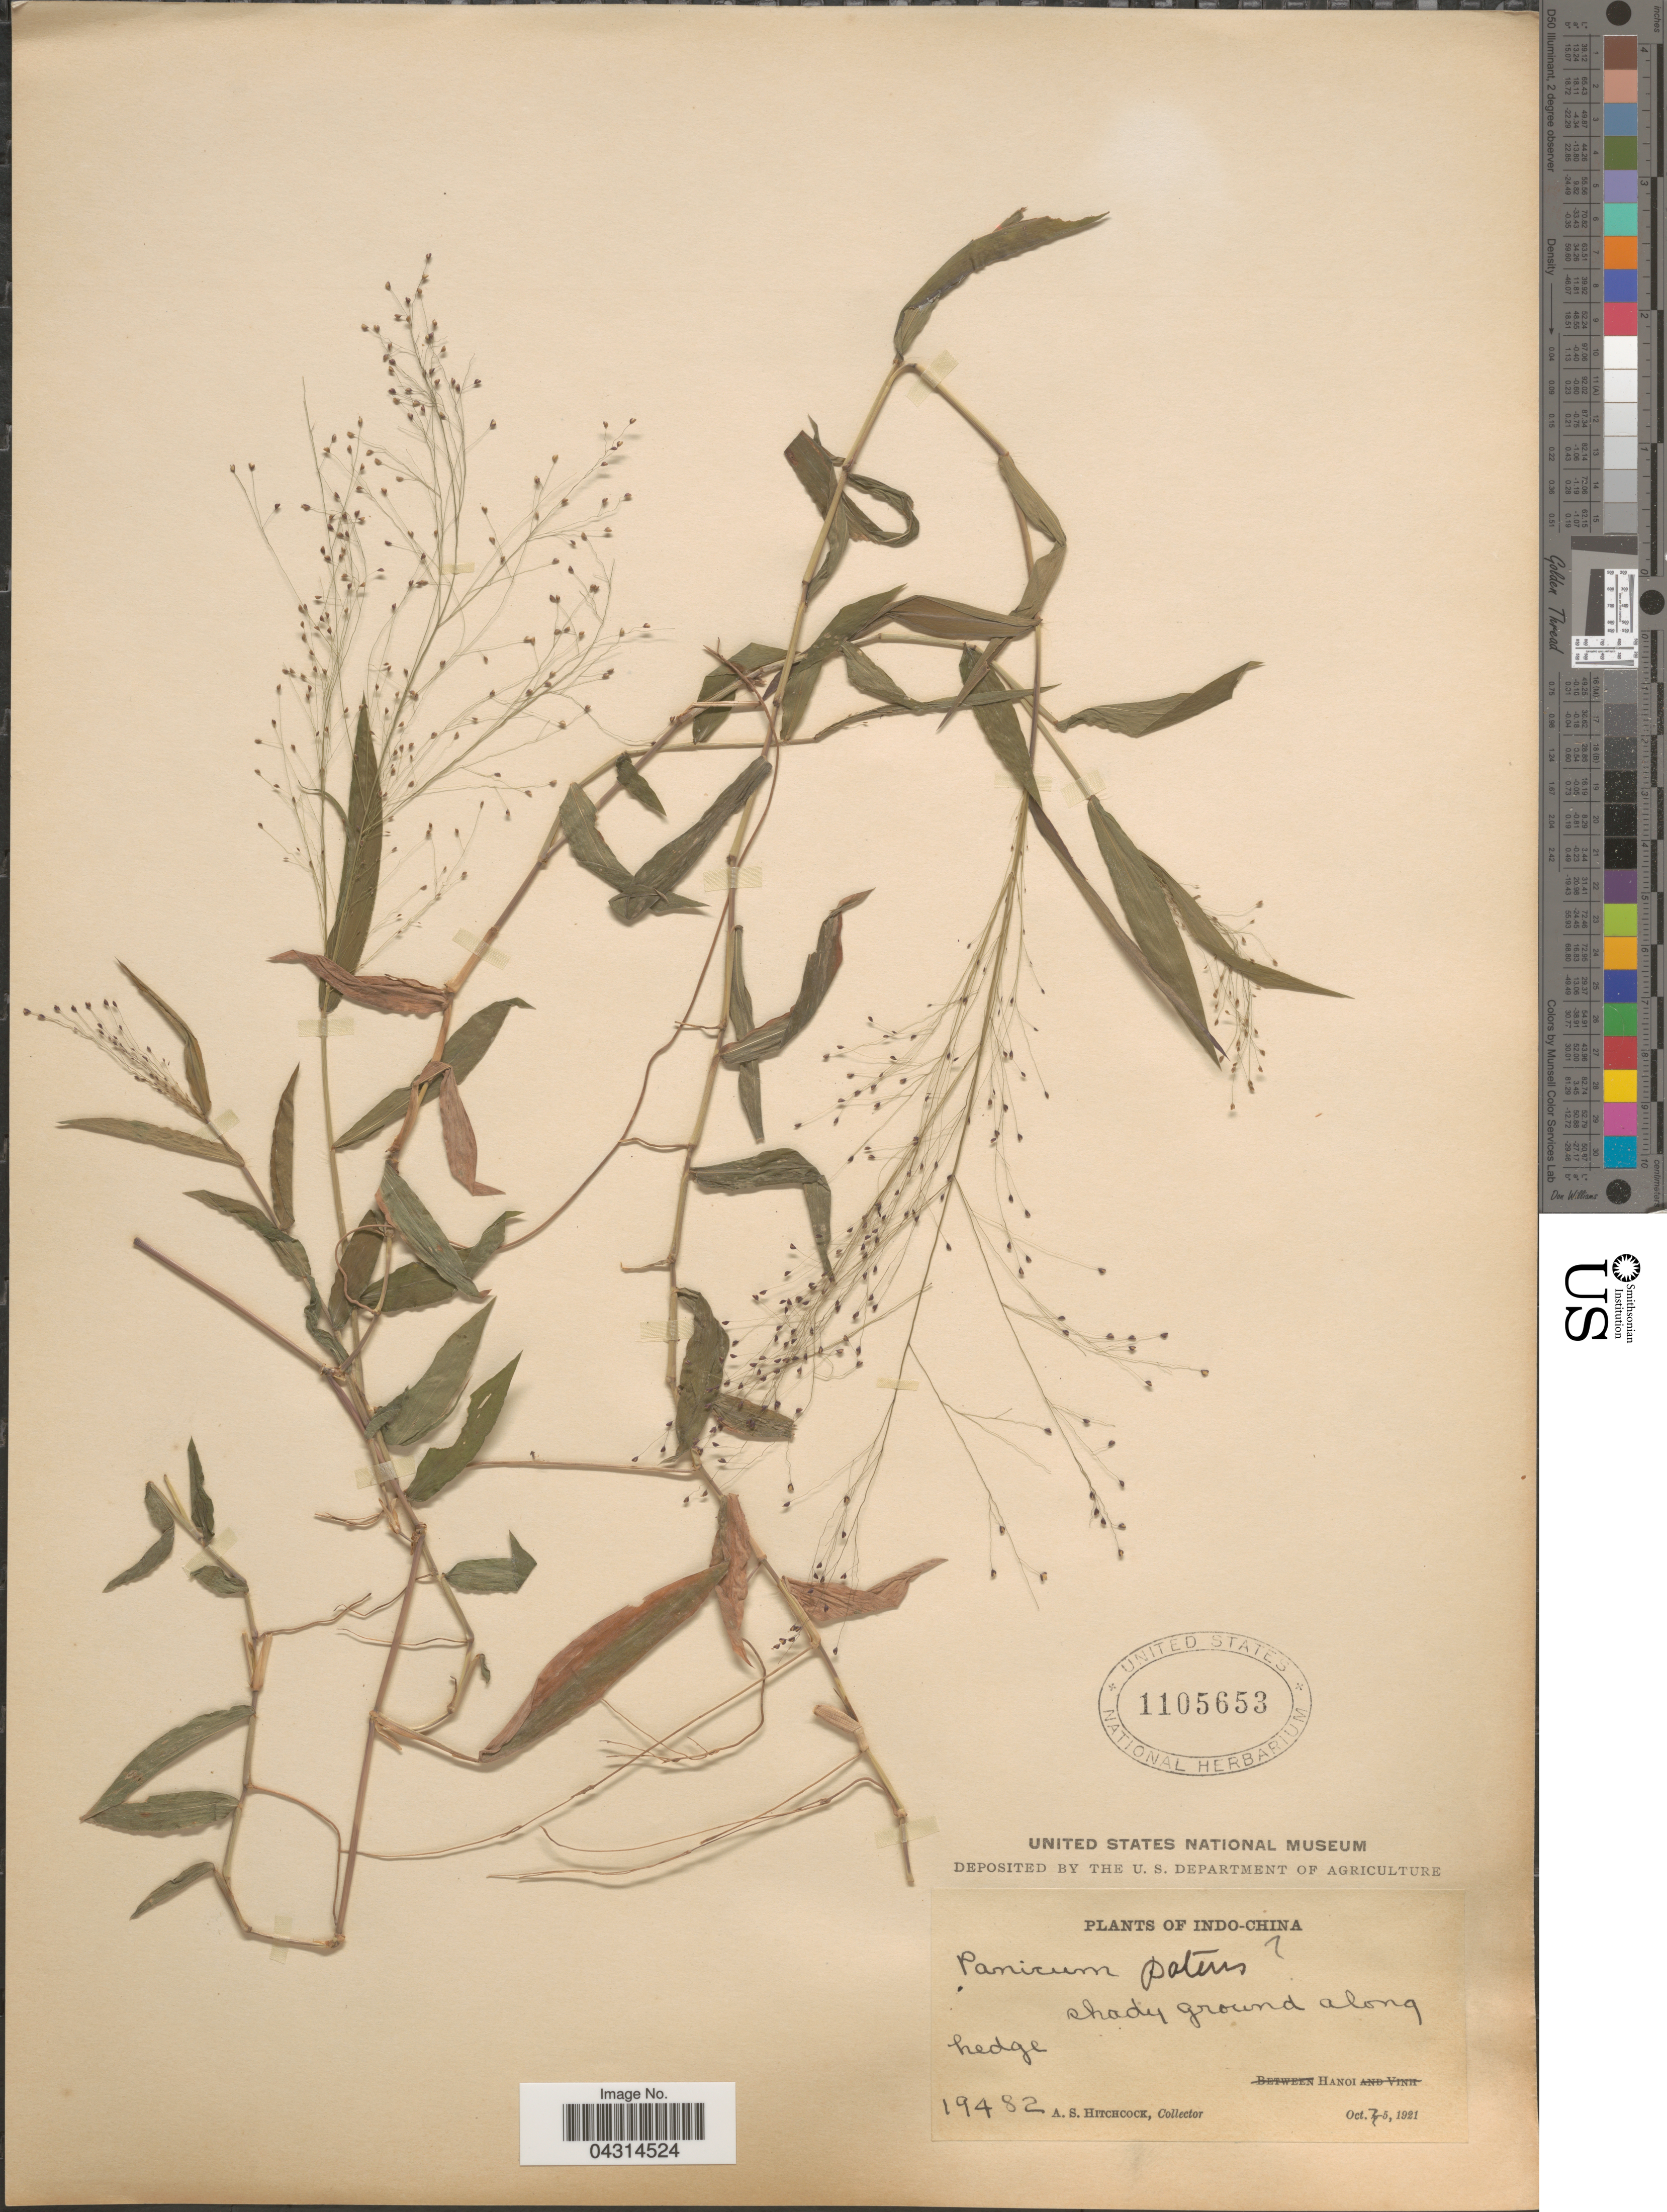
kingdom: Plantae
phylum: Tracheophyta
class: Liliopsida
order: Poales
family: Poaceae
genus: Cyrtococcum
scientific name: Cyrtococcum sp.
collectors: A. S. Hitchcock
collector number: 19482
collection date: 1921-10-03/1921-10-05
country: Vietnam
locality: Indi China. Shady ground along hedge. Hanoi.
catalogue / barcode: US 1105653